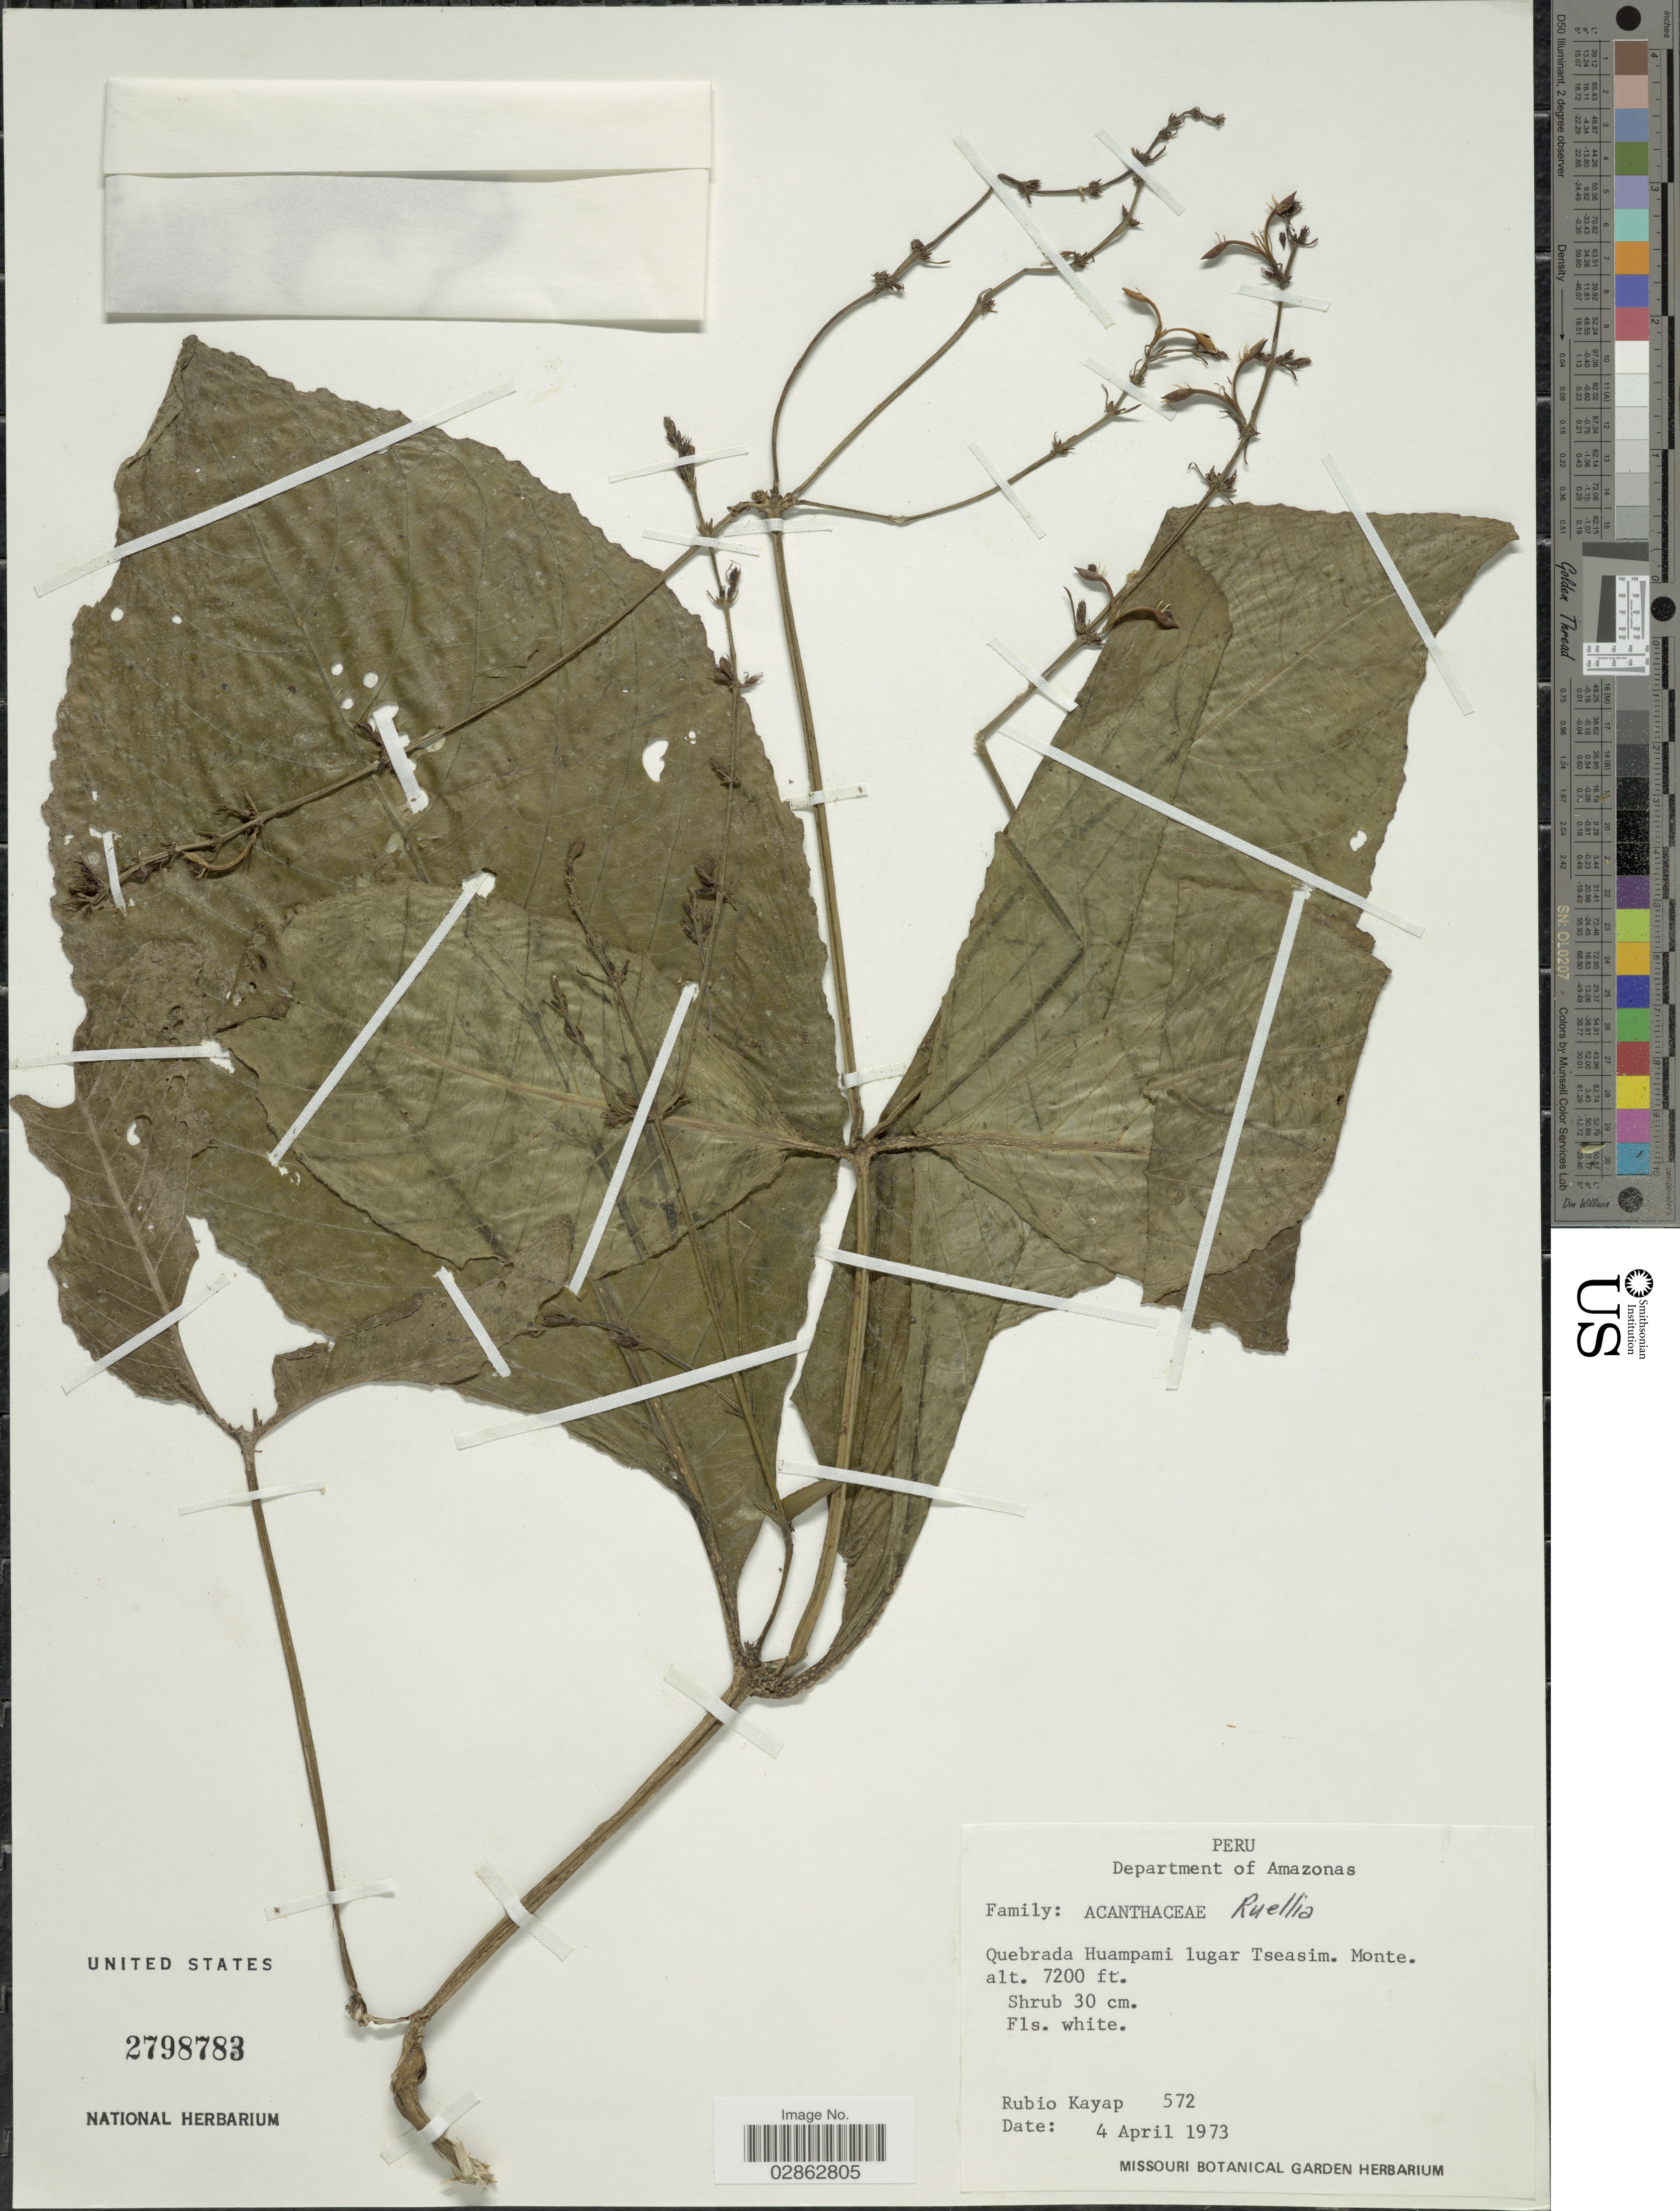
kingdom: Plantae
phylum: Tracheophyta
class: Magnoliopsida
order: Lamiales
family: Acanthaceae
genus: Ruellia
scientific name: Ruellia sp.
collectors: R. Kayap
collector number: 572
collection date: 1973-04-04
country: Peru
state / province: Amazonas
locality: Department of Amazonas. Quebrada Huampami lugar Tseasim.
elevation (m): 2195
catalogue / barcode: US 2798783